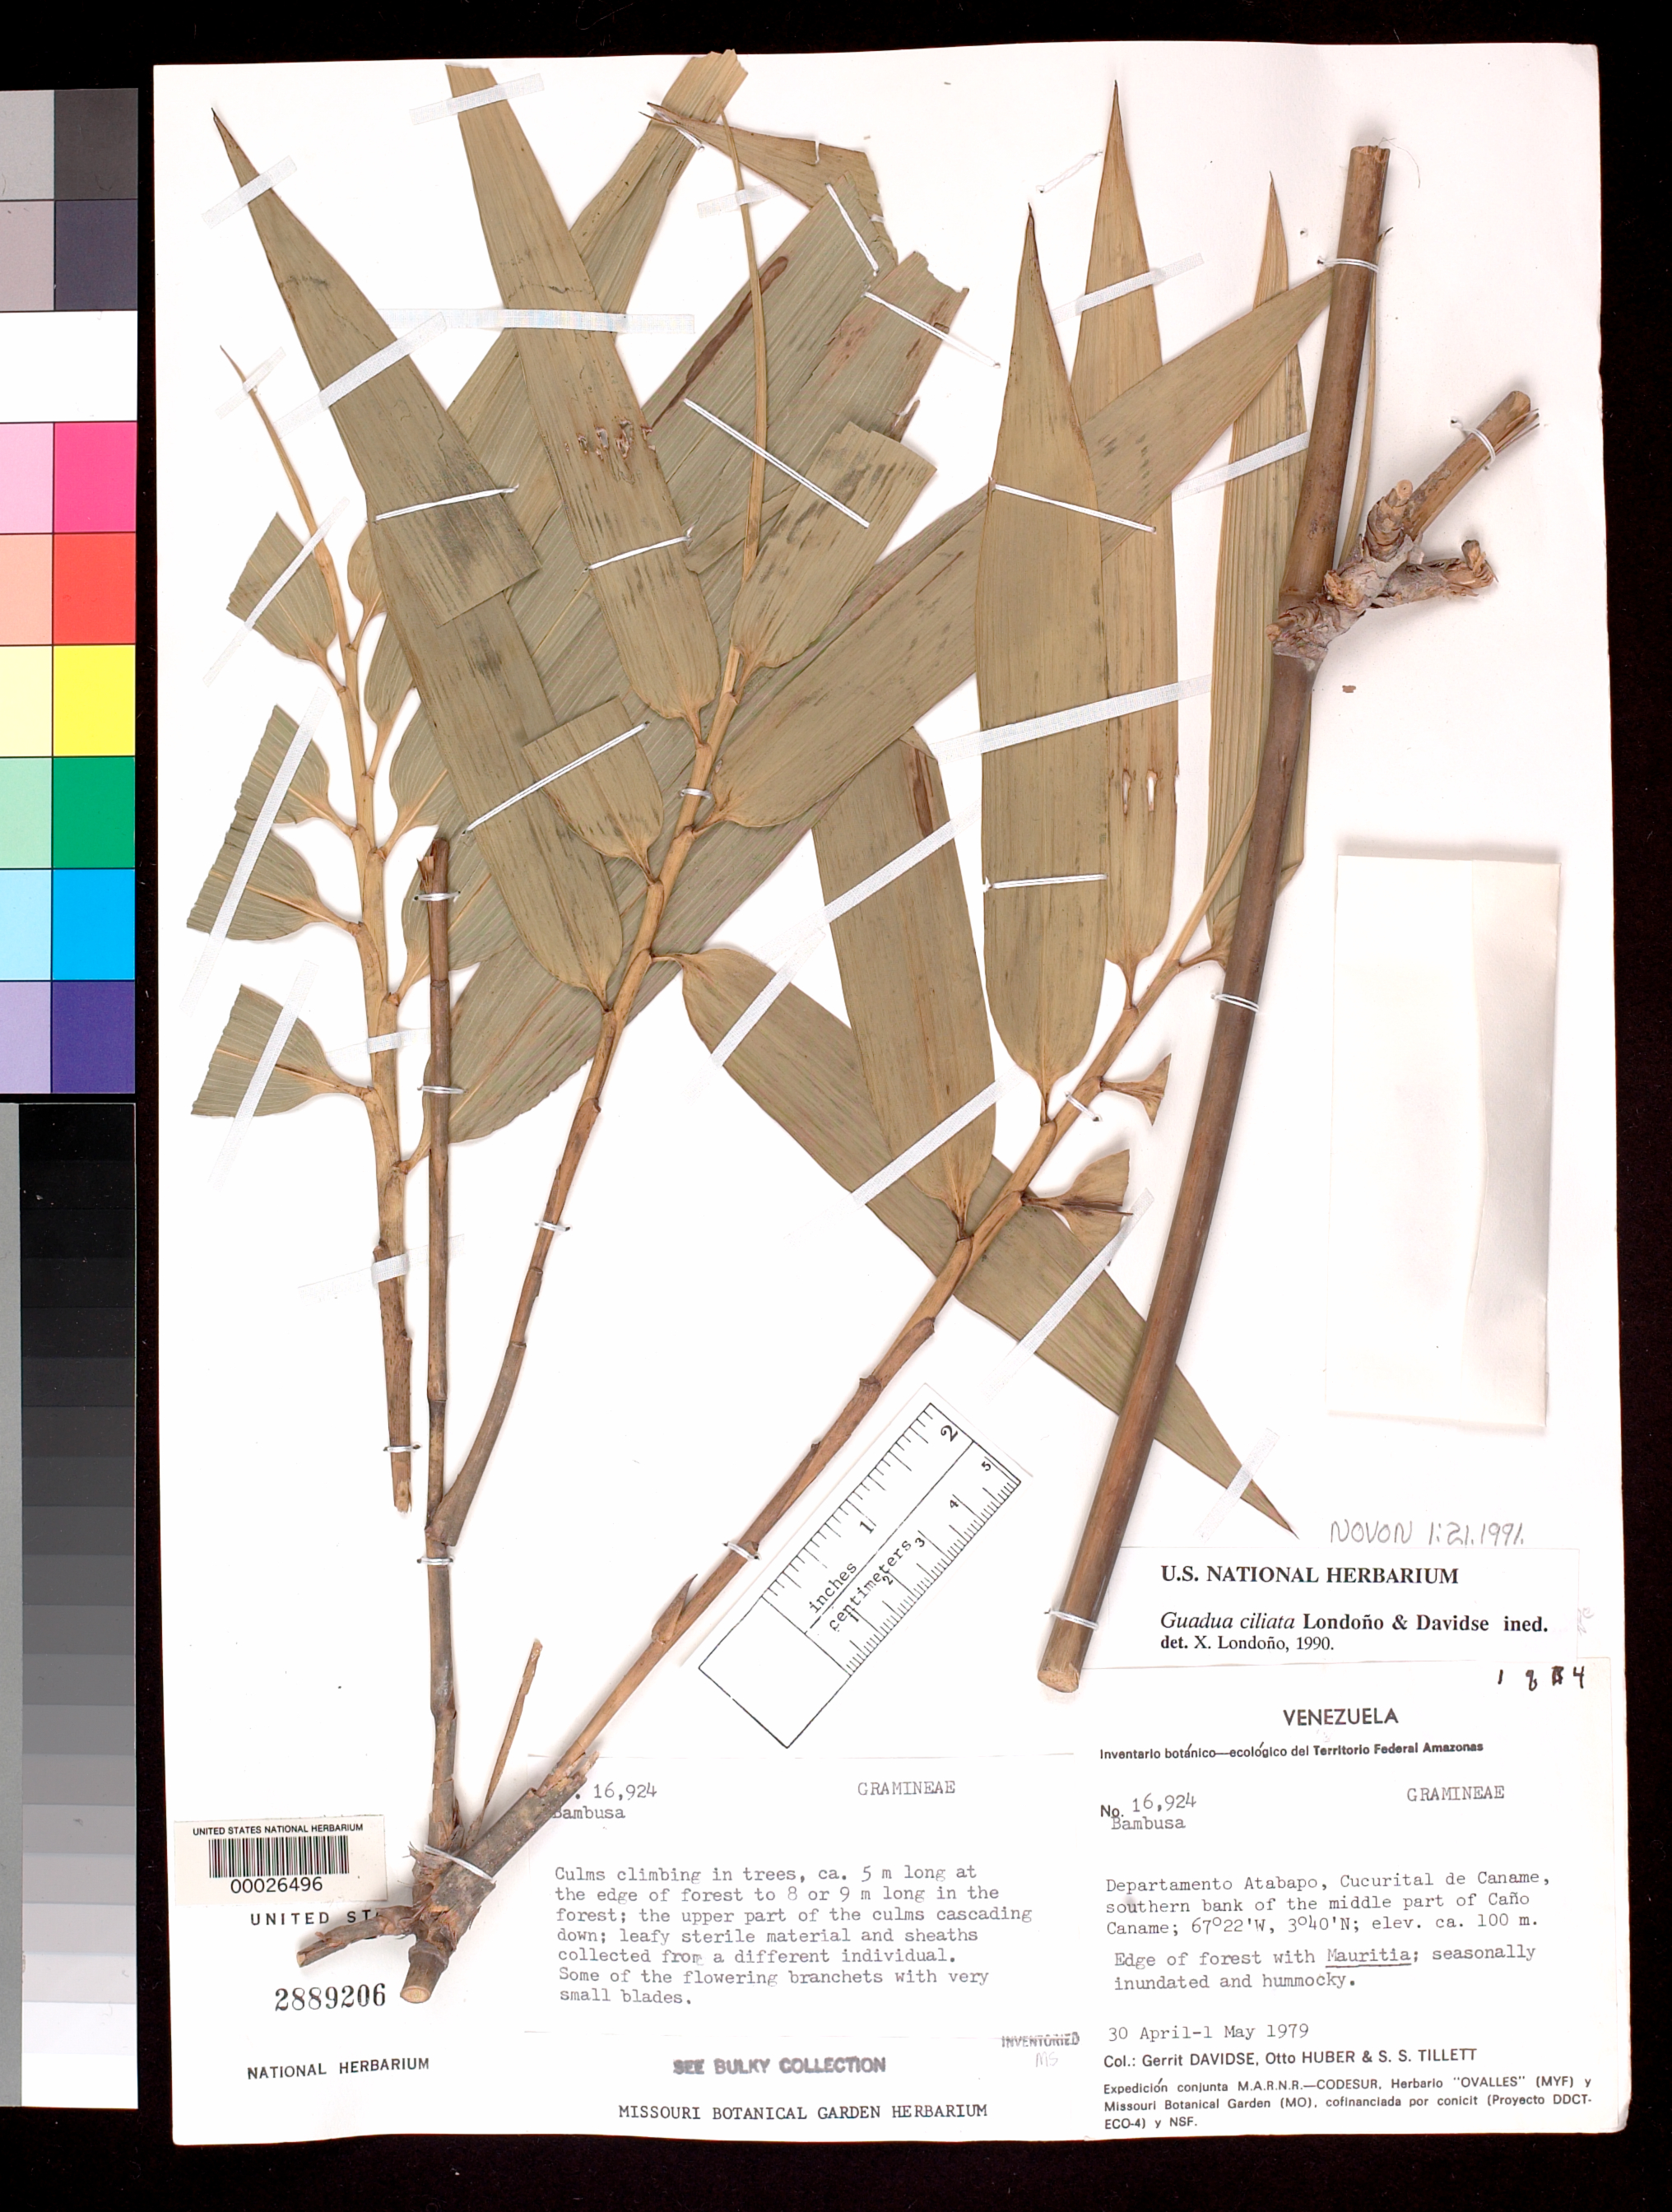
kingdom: Plantae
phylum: Tracheophyta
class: Liliopsida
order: Poales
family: Poaceae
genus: Guadua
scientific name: Guadua ciliata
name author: Londoño & Davidse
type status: Isotype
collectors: G. Davidse, O. Huber & S. S. Tillett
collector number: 16924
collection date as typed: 30 Apr 1979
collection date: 1979-04-30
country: Venezuela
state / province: Amazonas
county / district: Atabapo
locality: Cucurital de Caname, southern bank of the middle part of Cano Caname.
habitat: Edge of forest; seasonally inundated and hummocky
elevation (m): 100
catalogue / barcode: US 2889206